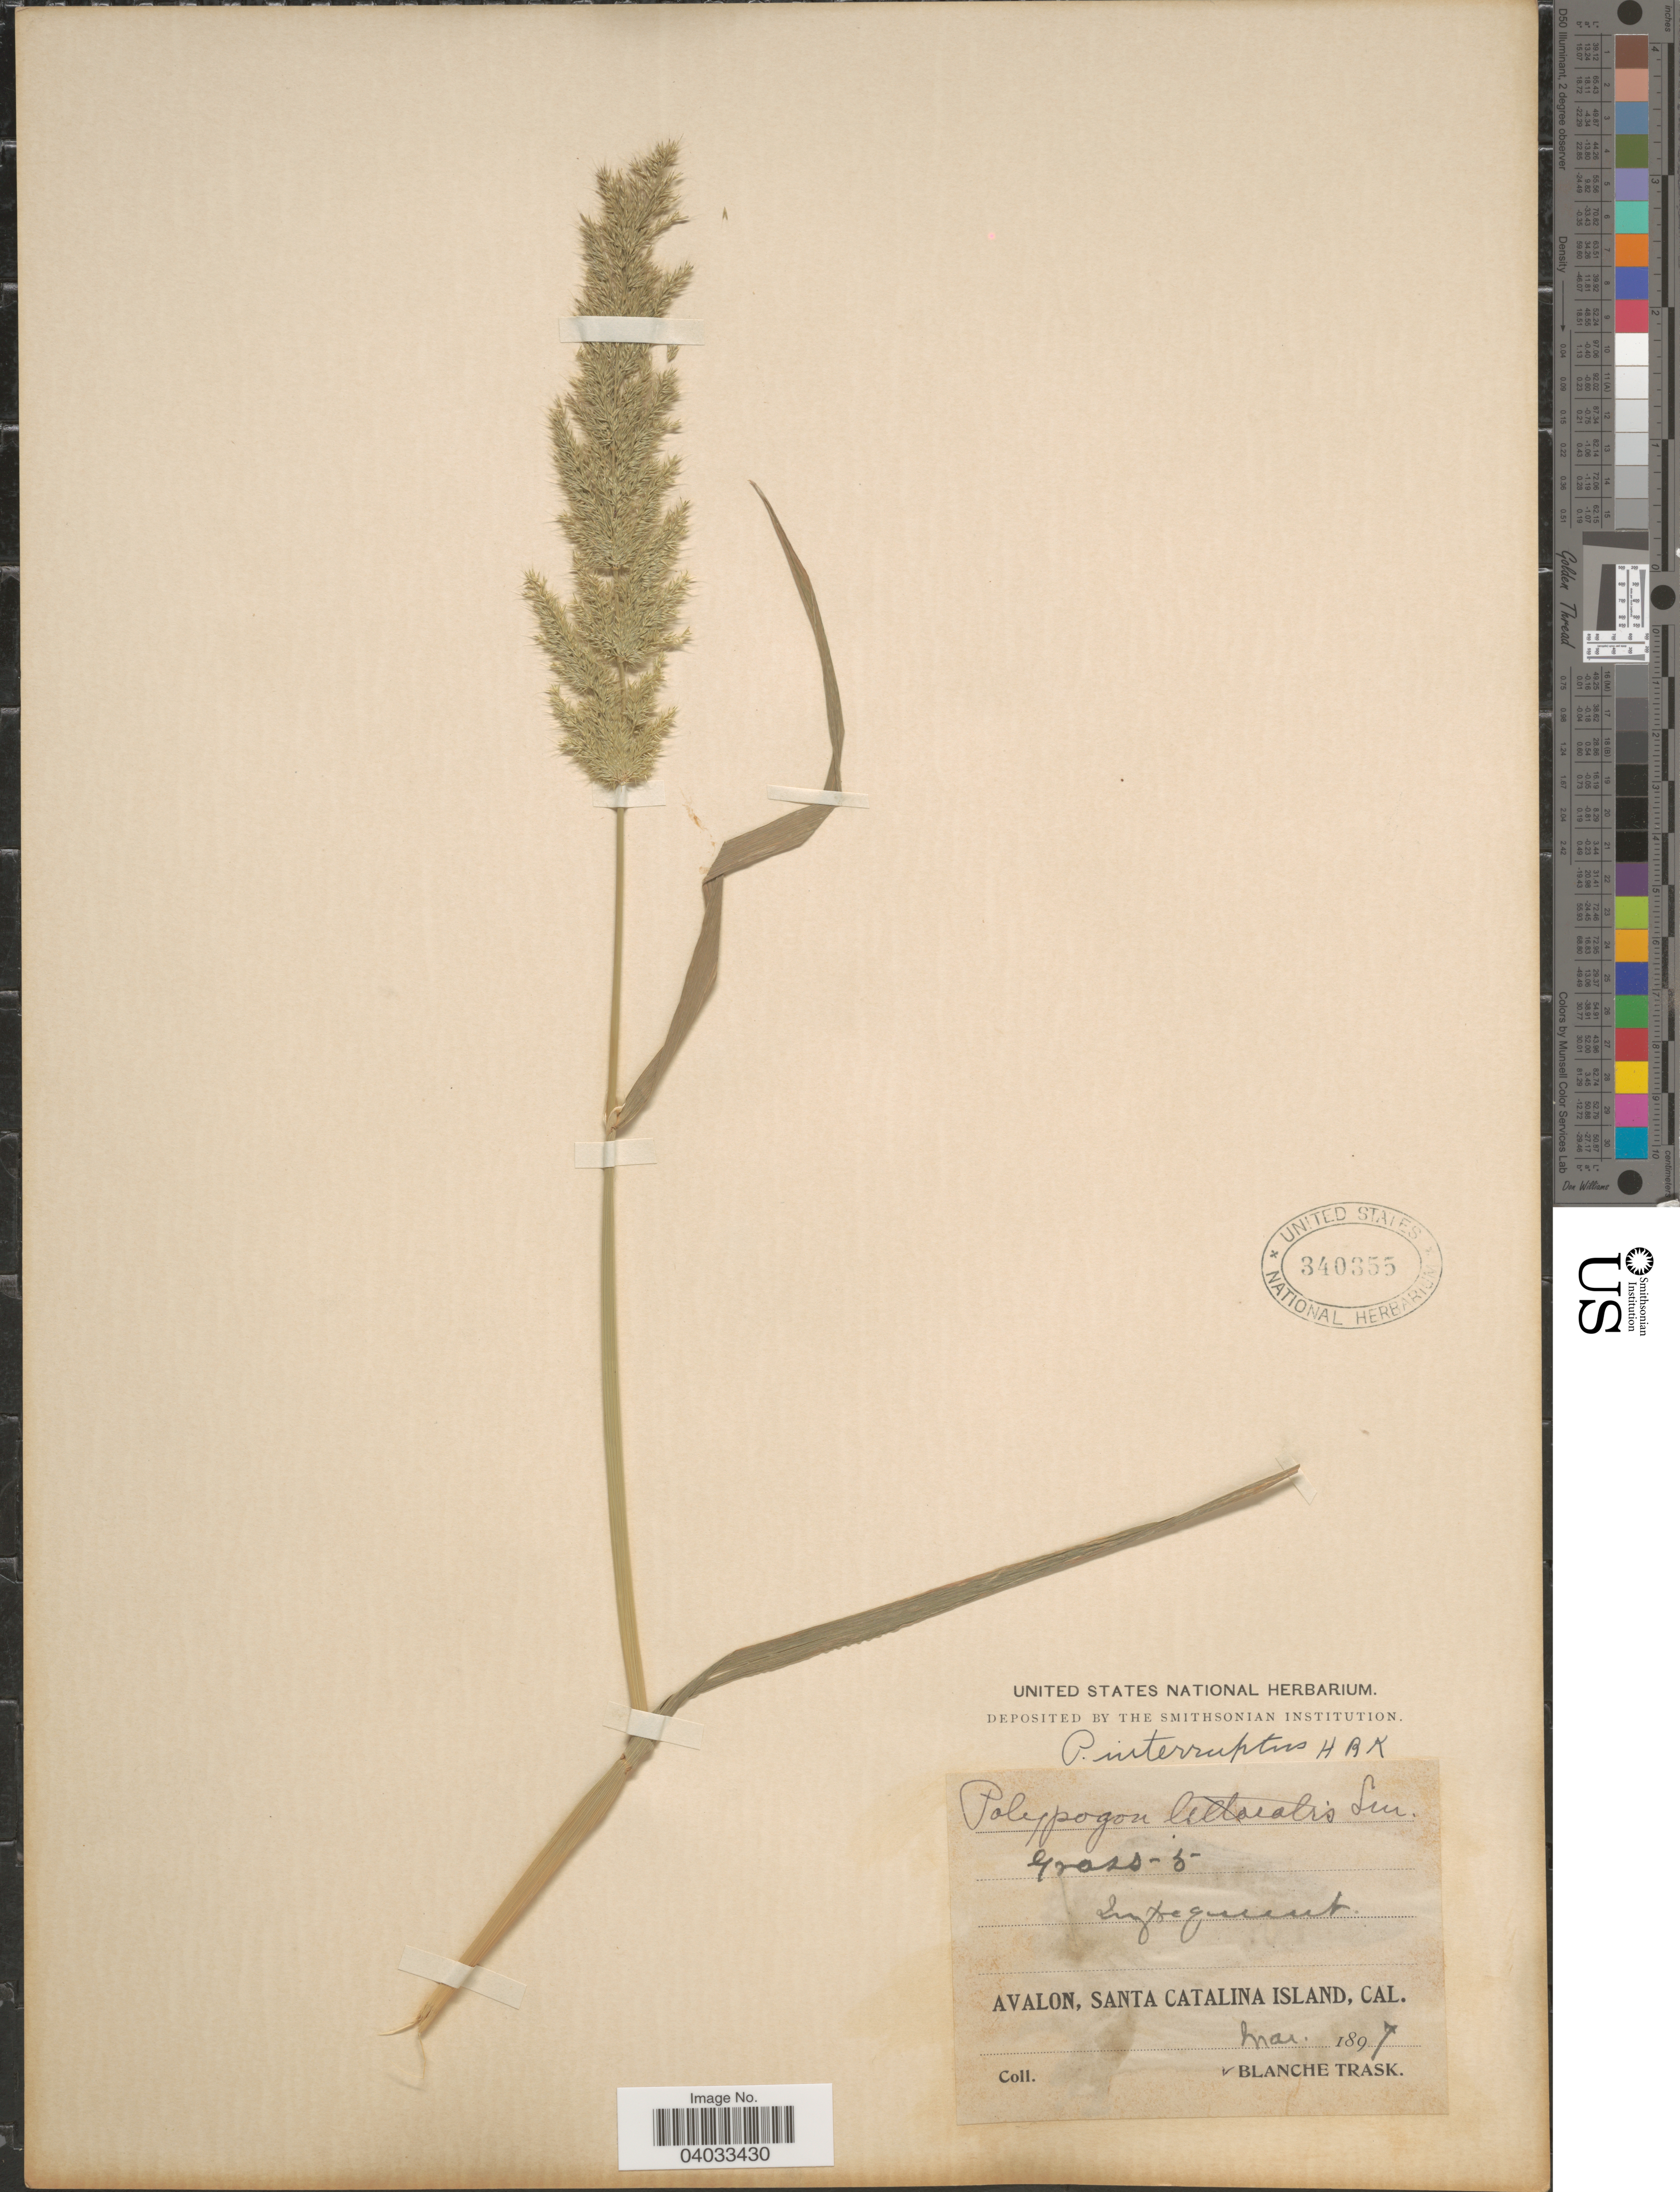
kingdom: Plantae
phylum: Tracheophyta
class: Liliopsida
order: Poales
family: Poaceae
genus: Polypogon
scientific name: Polypogon interruptus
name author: Kunth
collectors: B. Trask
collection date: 1897-03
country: United States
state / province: California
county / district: Los Angeles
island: Santa Catalina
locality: Avalon, Santa Catalina Island.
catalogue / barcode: US 340355